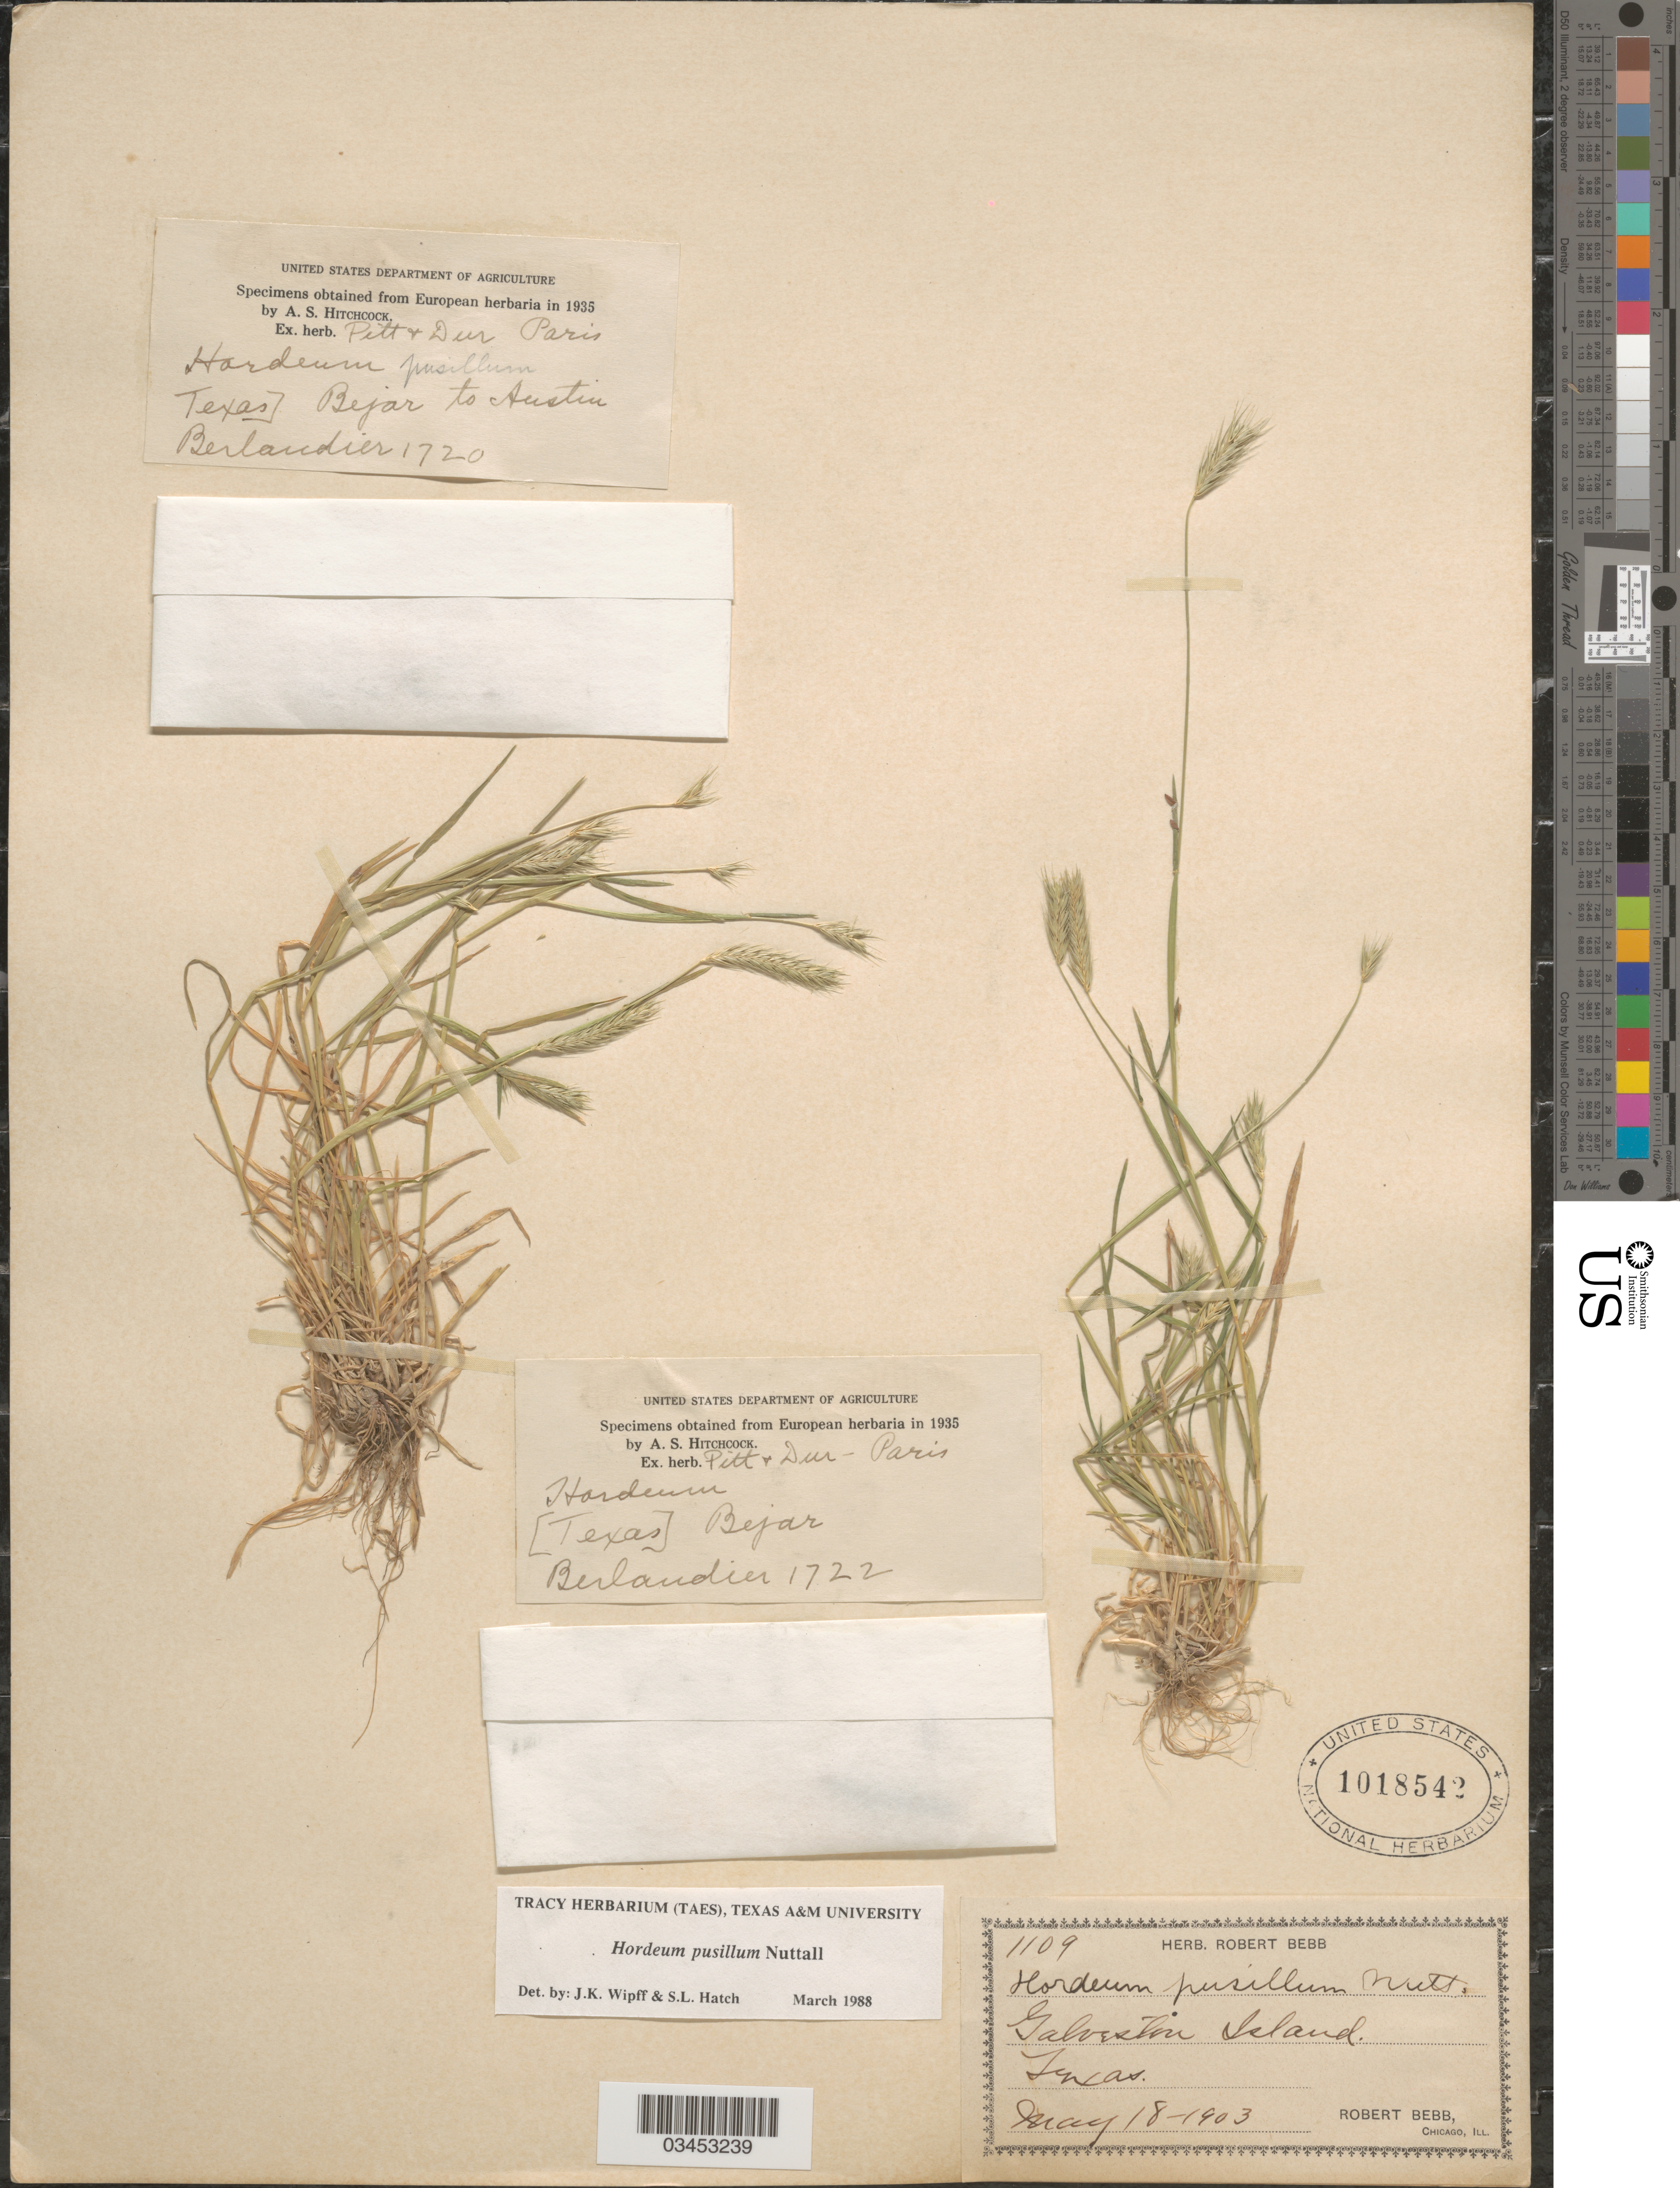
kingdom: Plantae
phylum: Tracheophyta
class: Liliopsida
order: Poales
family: Poaceae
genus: Hordeum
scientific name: Hordeum pusillum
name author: Nutt.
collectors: -. Berlandier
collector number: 1722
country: United States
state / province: Texas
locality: Bejar.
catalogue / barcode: US 1018542